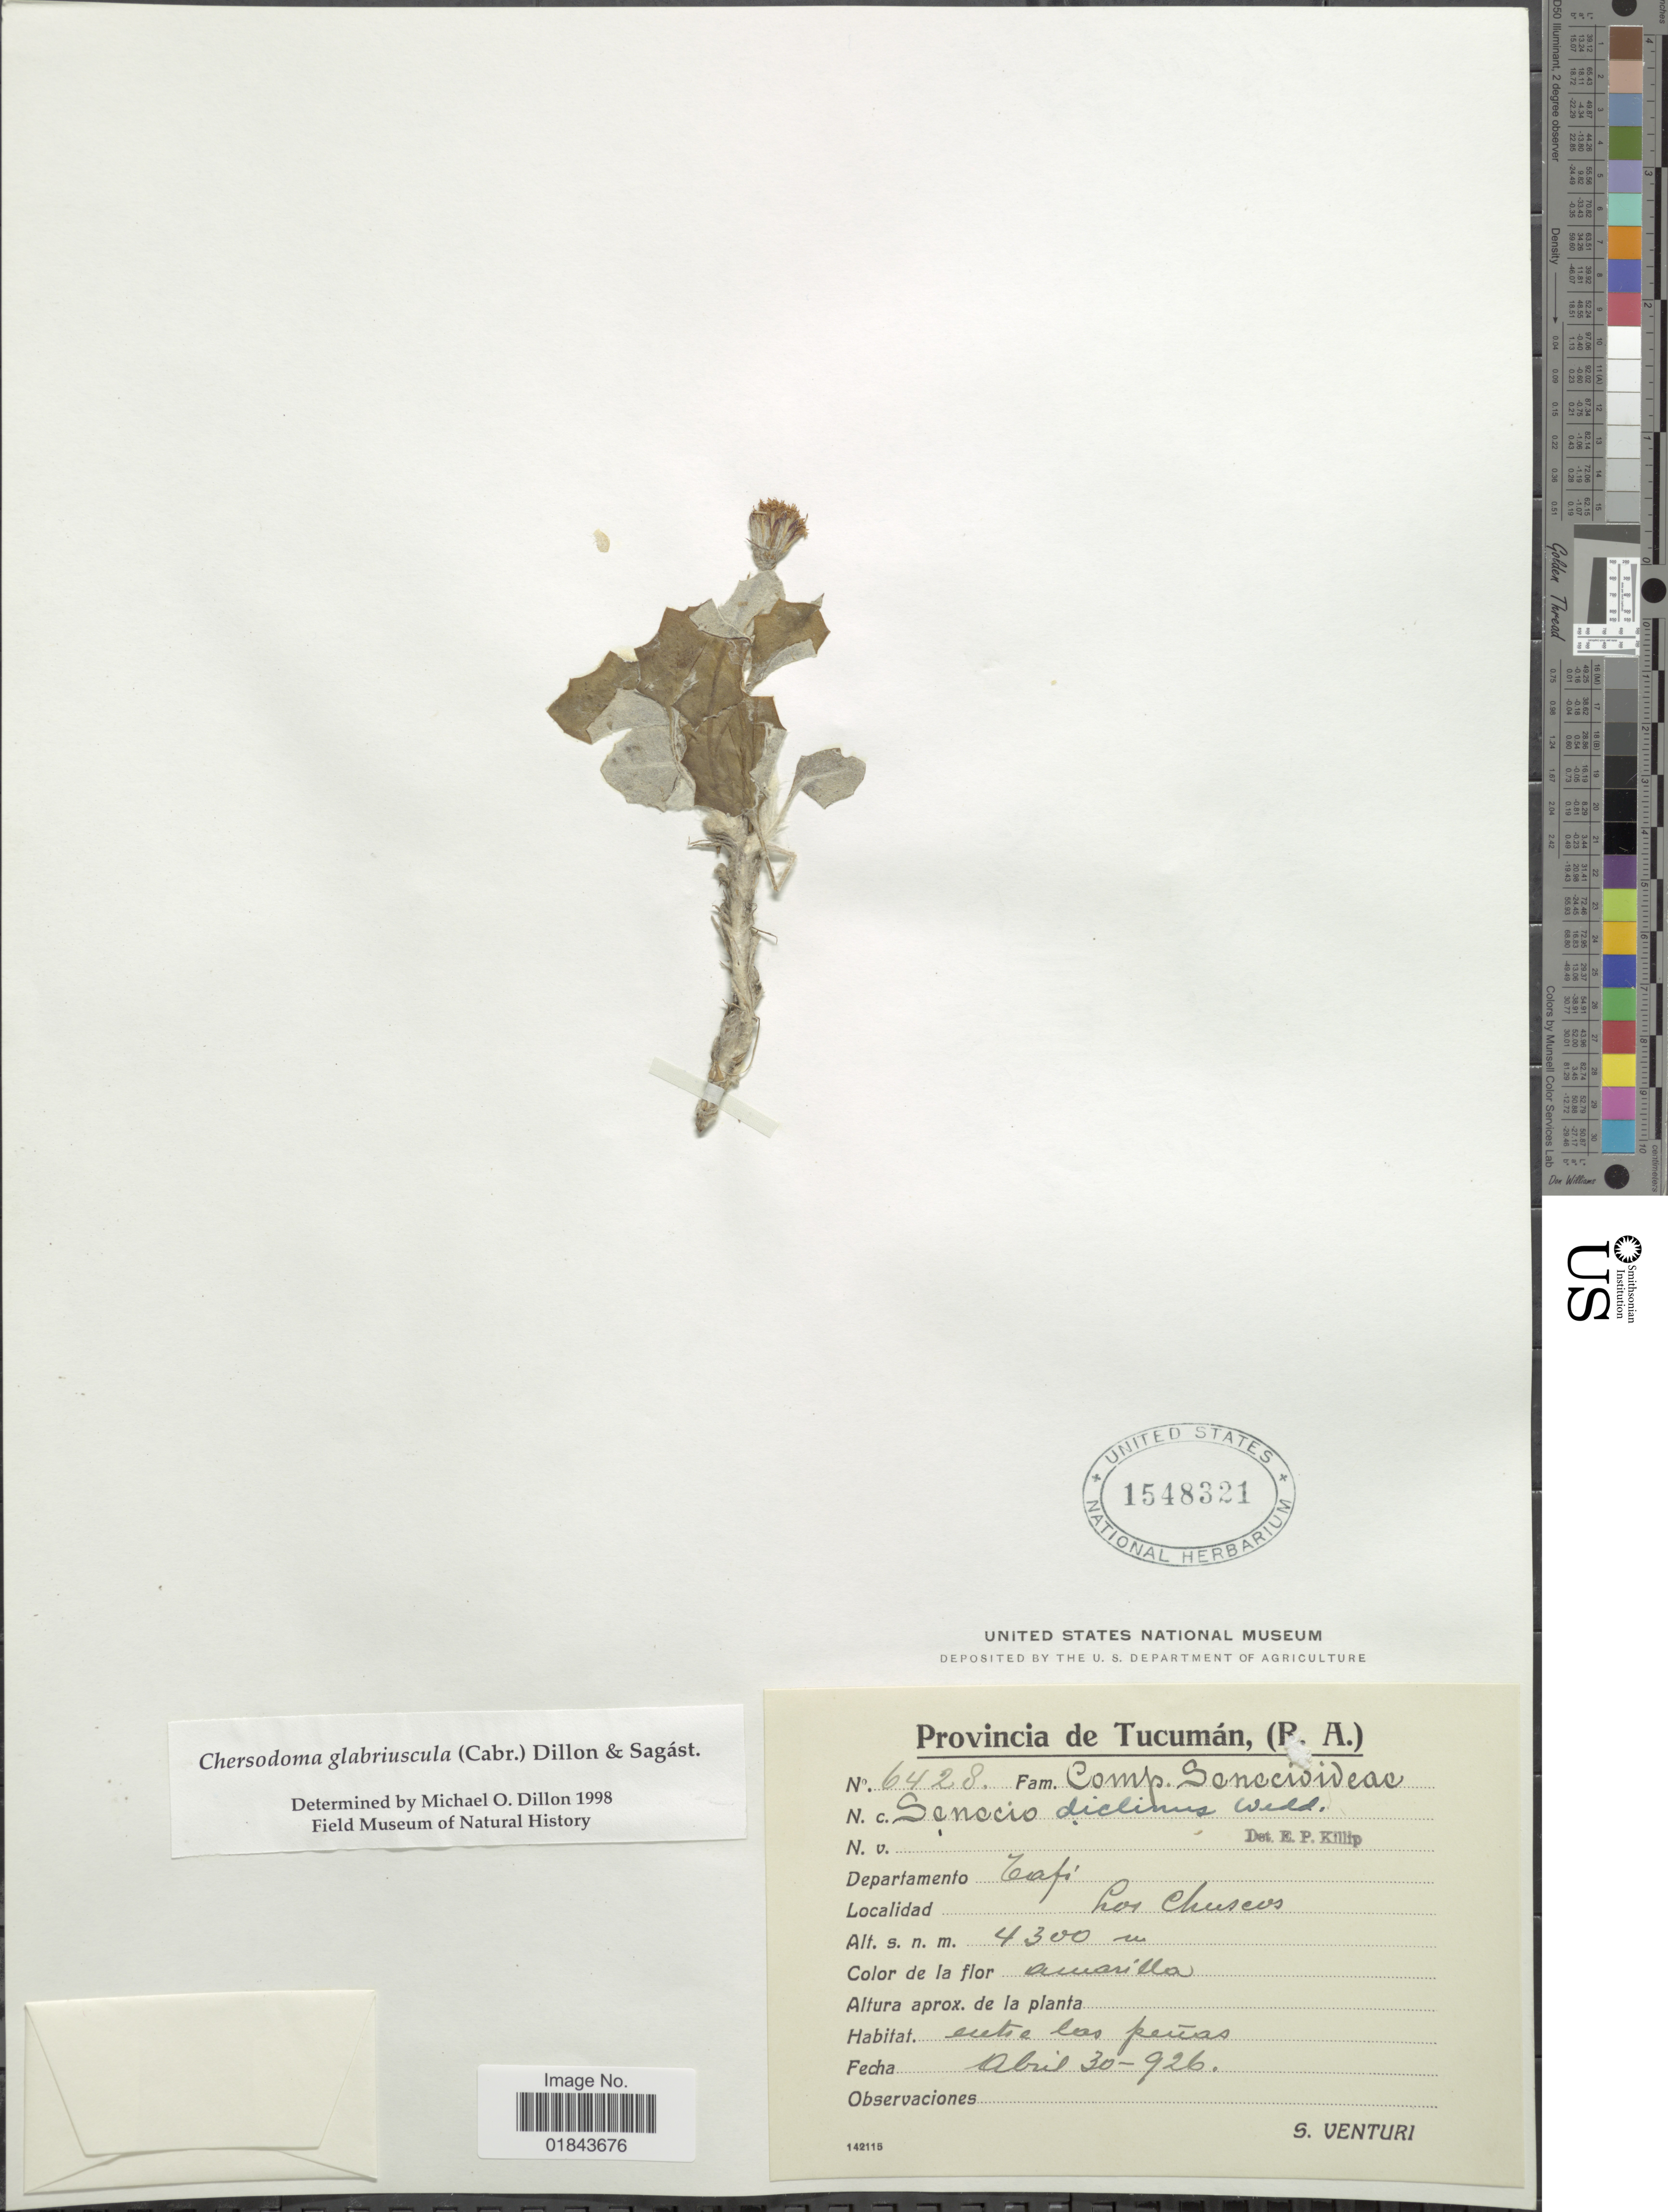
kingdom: Plantae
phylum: Tracheophyta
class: Magnoliopsida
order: Asterales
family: Asteraceae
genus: Chersodoma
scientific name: Chersodoma glabriuscula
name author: (Cabrera) M.O. Dillon & Sagást.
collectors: S. Venturi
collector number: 6428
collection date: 1926-04-30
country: Argentina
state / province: Tucuman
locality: Provincia de Tucuman, (R.A.) Departamento Tafi, Los Chusevs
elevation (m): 4300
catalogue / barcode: US 1548321